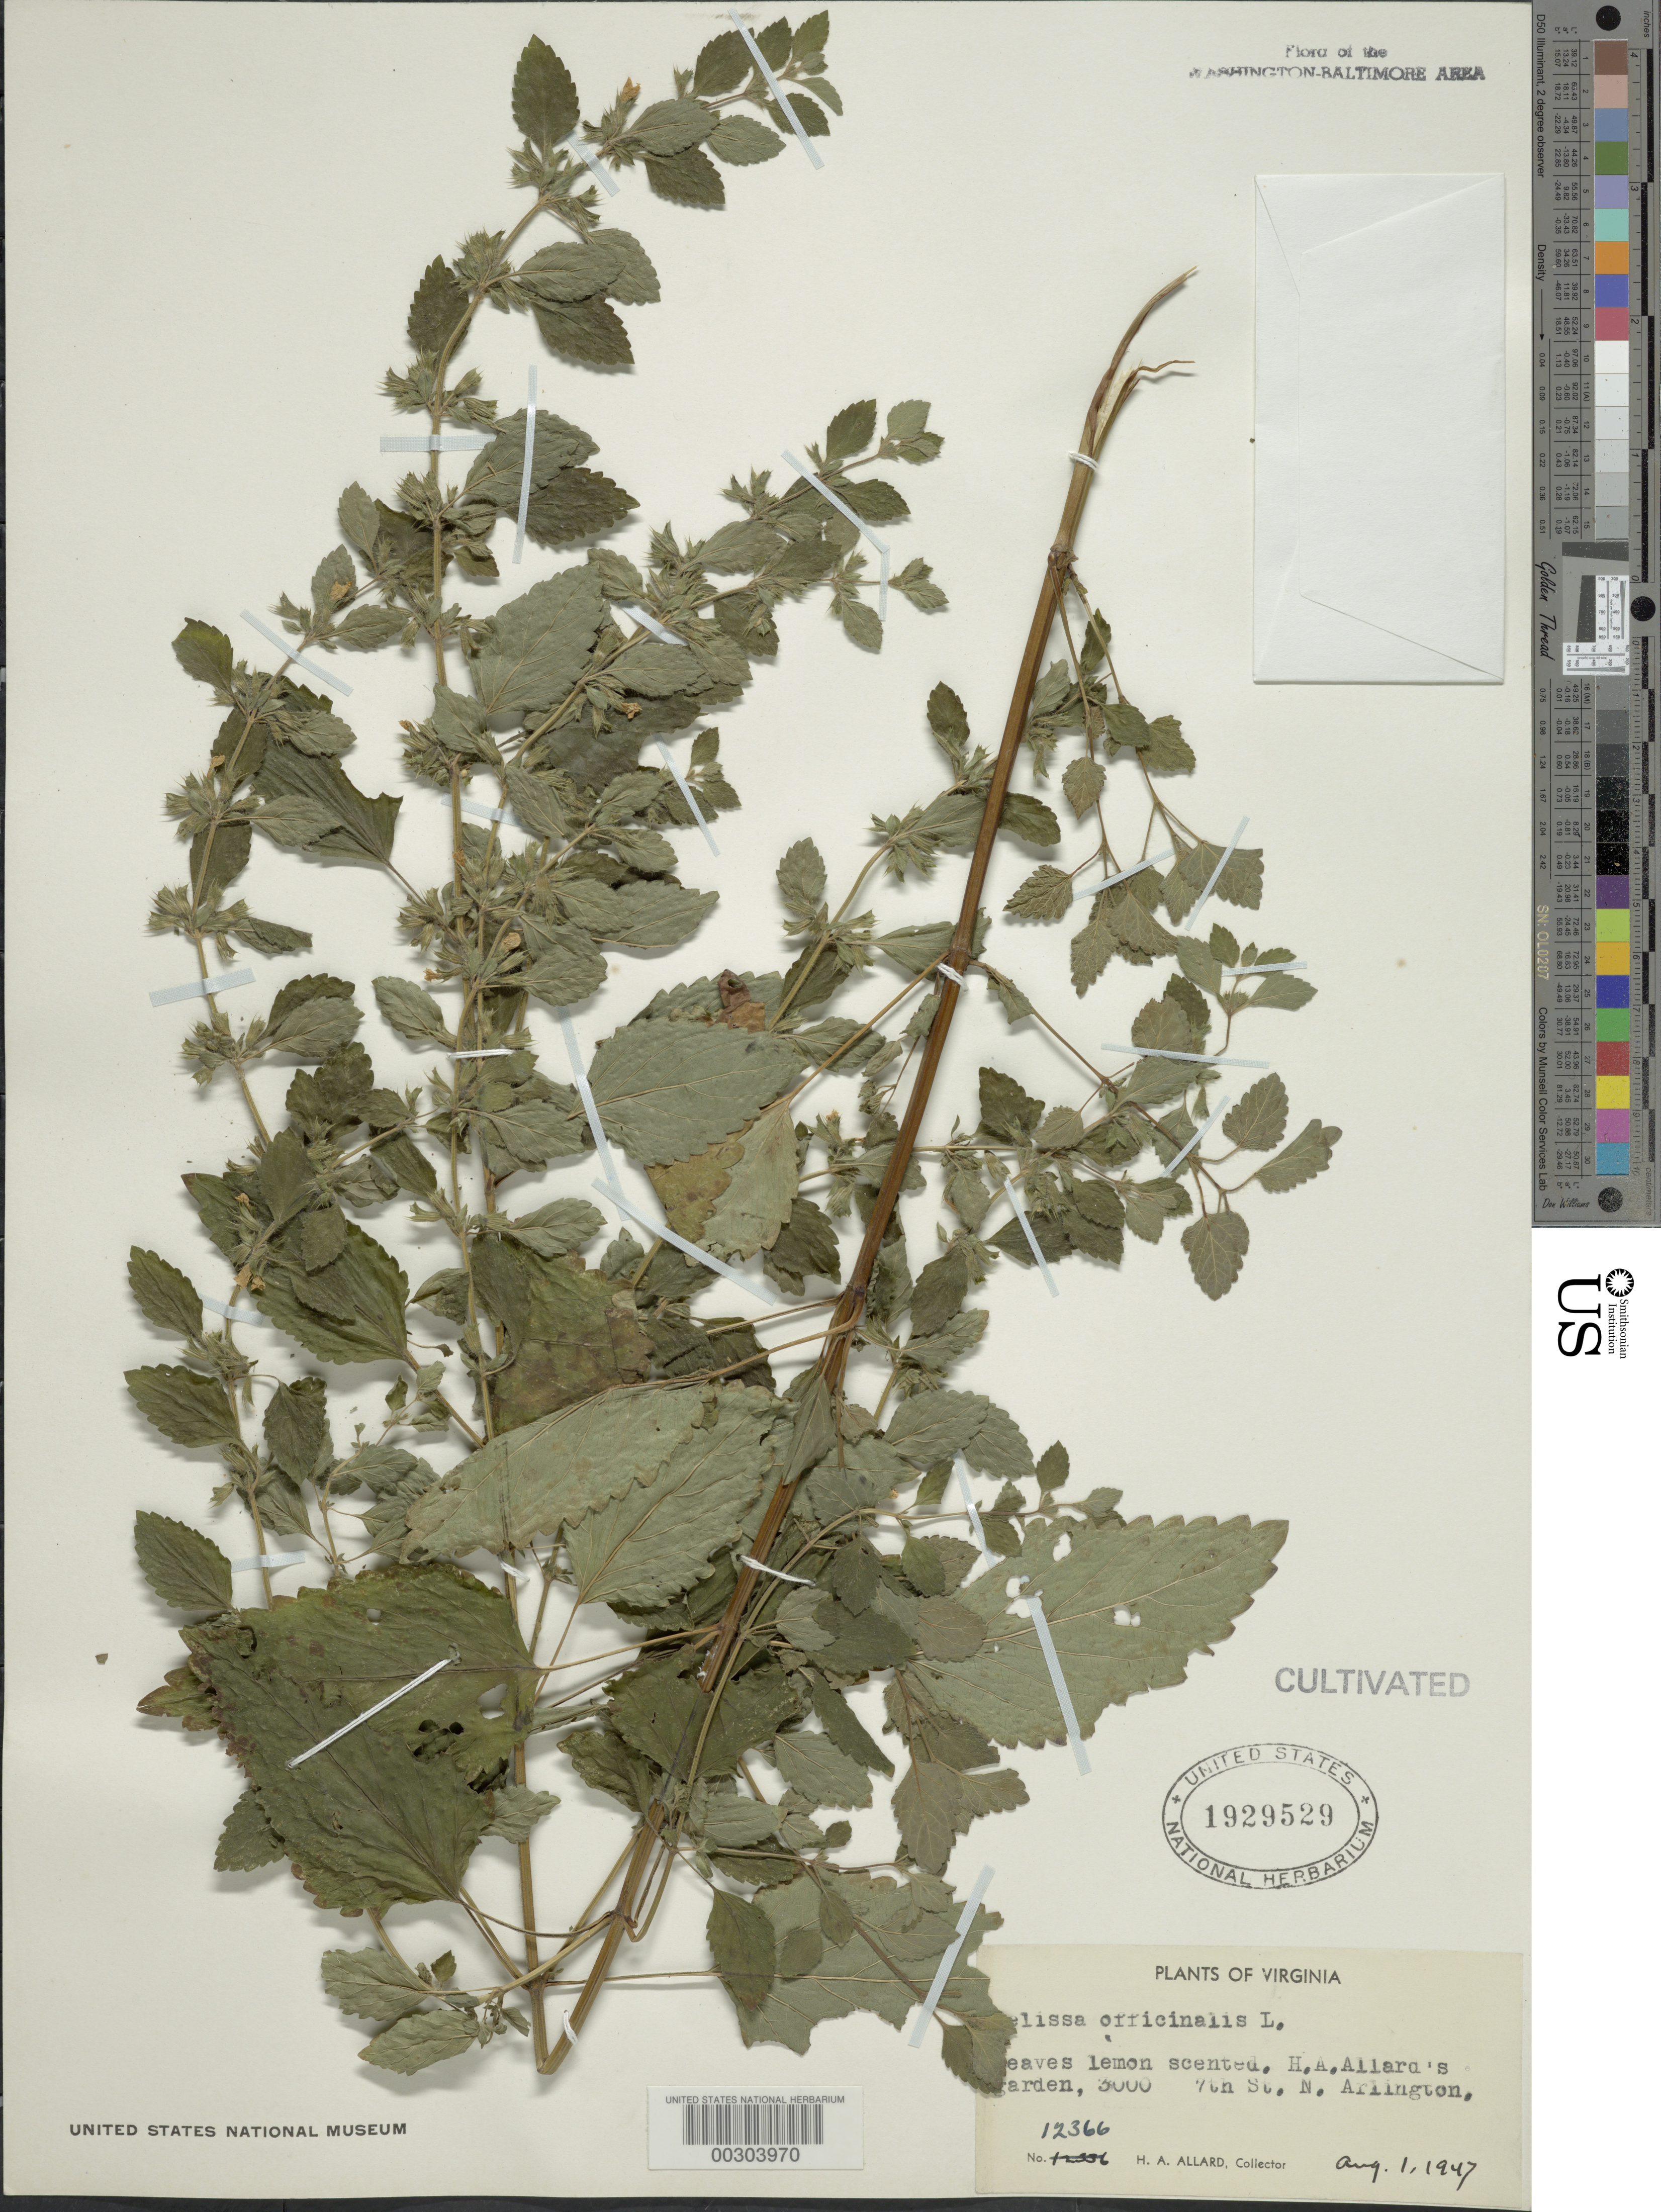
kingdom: Plantae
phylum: Tracheophyta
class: Magnoliopsida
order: Lamiales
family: Lamiaceae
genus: Melissa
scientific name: Melissa officinalis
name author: L.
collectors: H. A. Allard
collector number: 12366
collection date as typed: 01 Aug 1947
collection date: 1947-08-01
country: United States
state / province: Virginia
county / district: Arlington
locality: Arlington, 3000 7th St N, H.A. Allard's Garden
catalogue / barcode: US 1929529